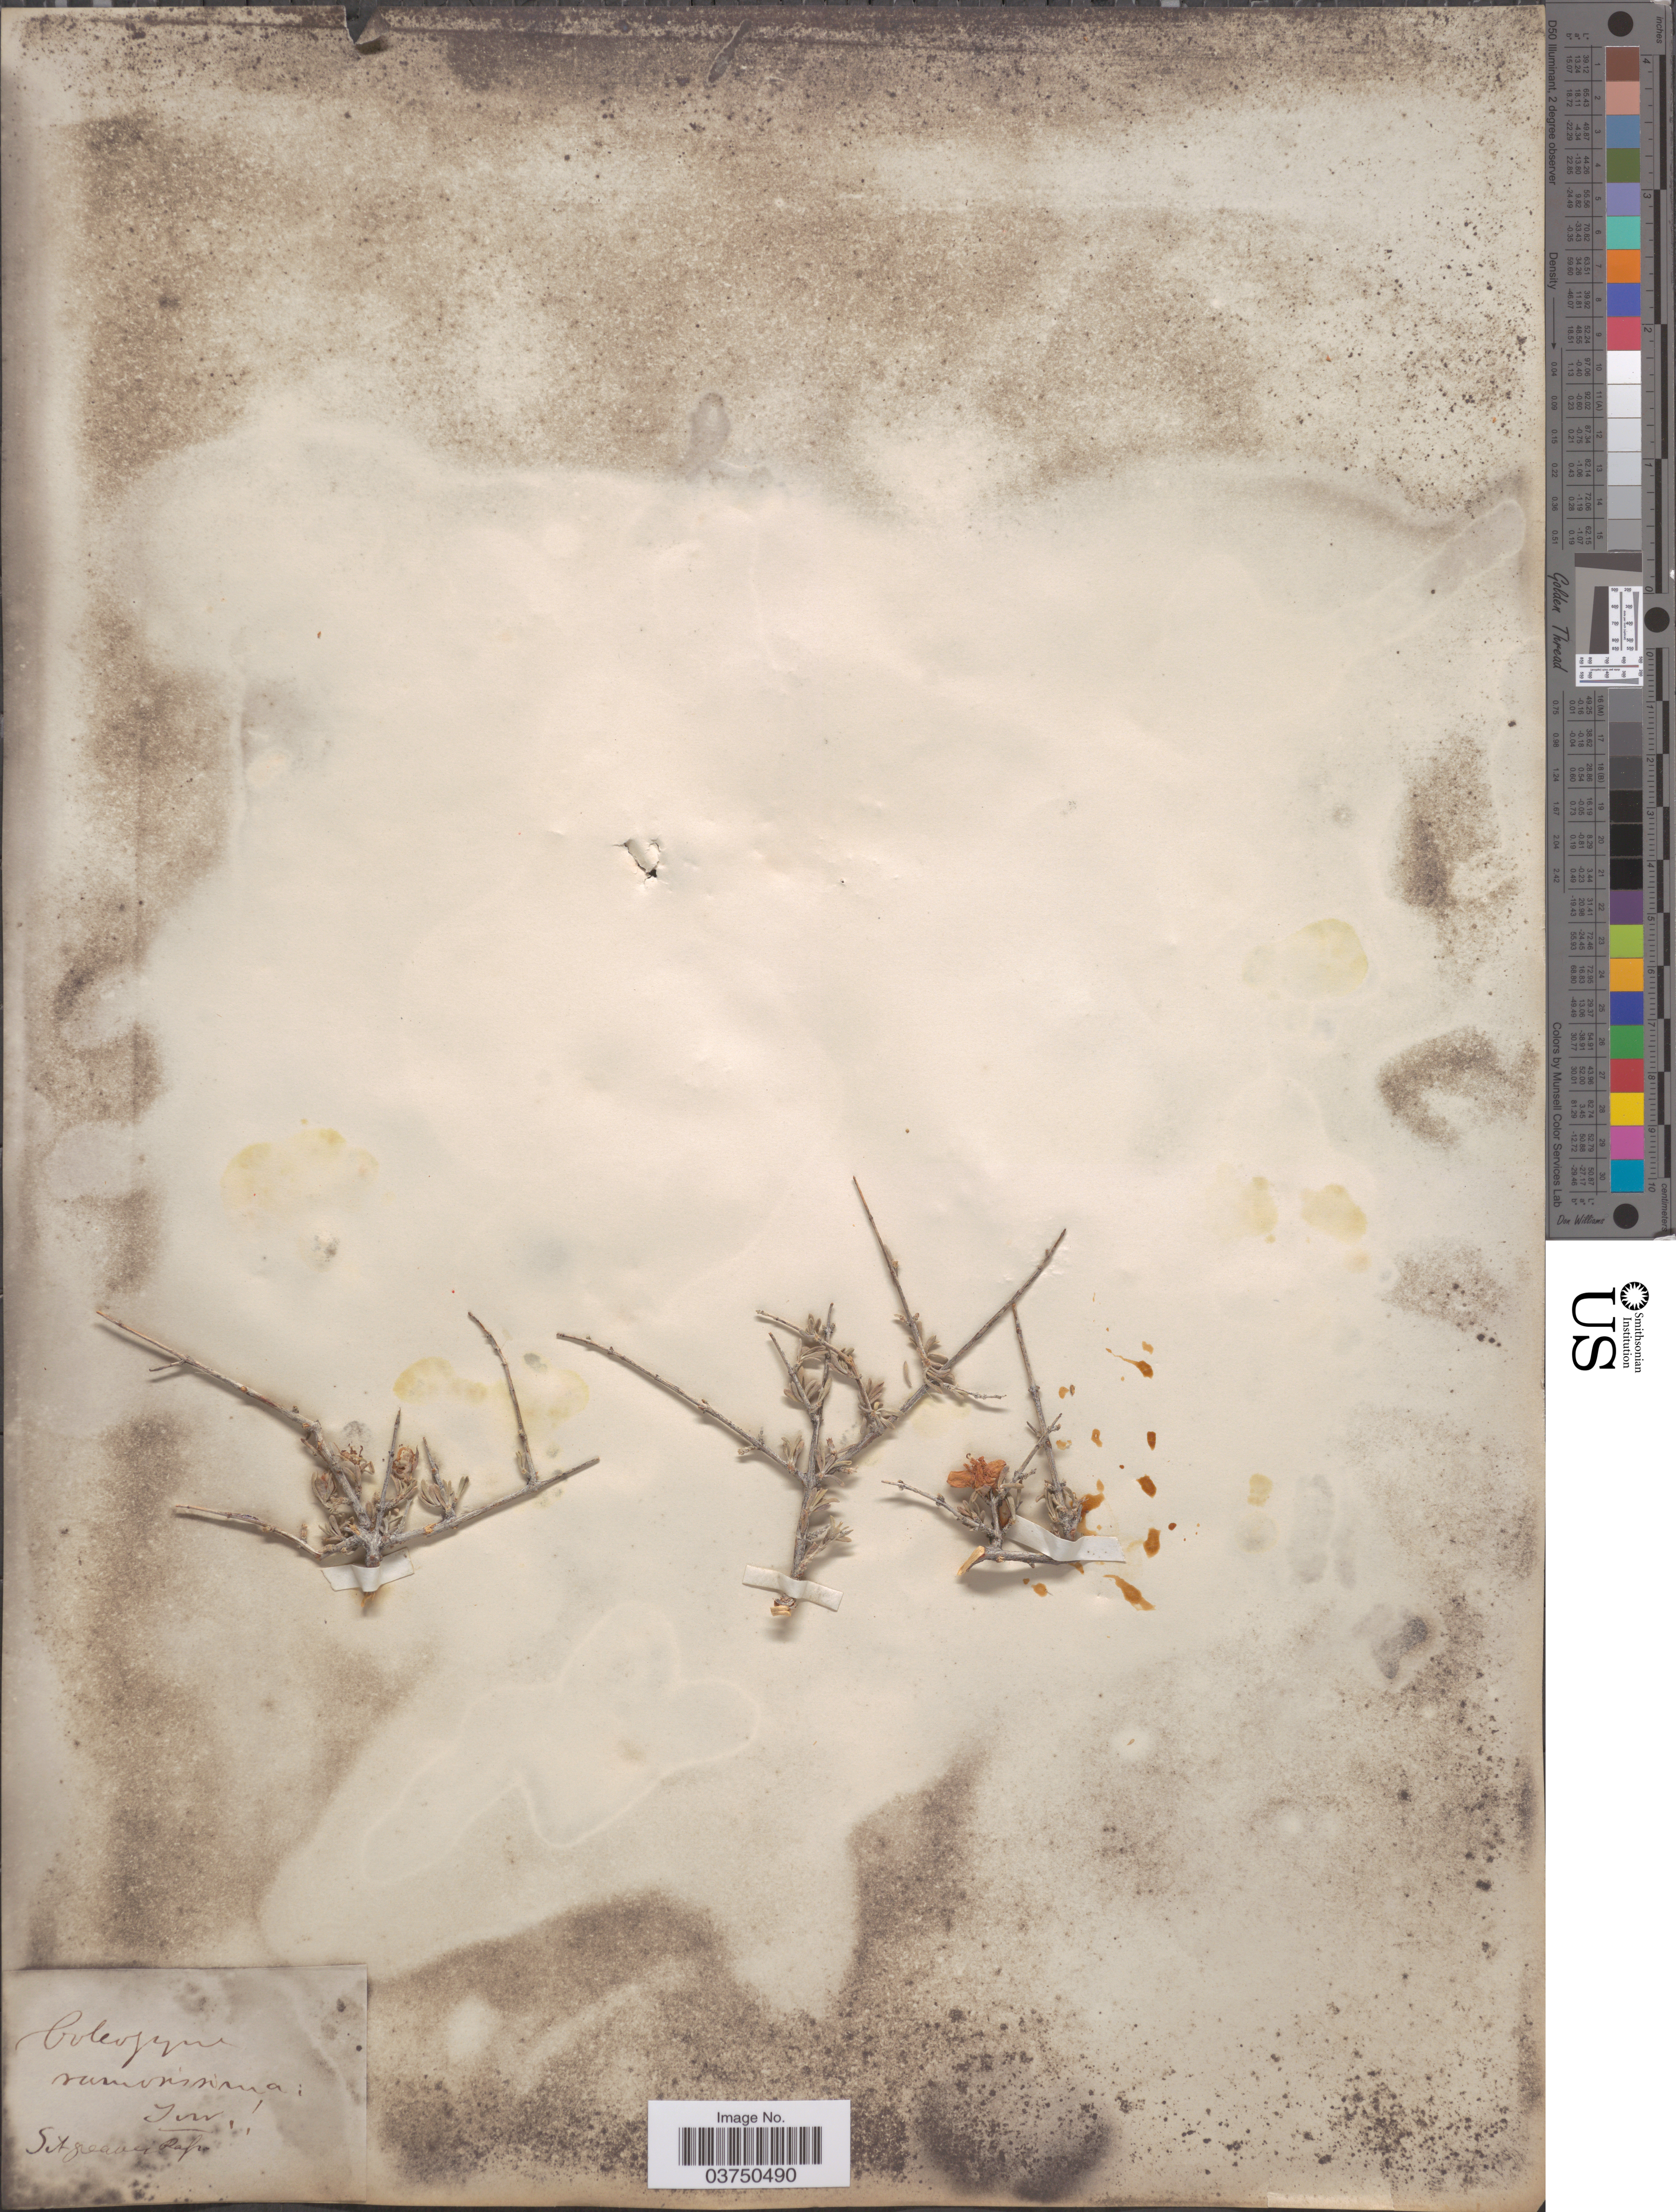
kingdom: Plantae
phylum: Tracheophyta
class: Magnoliopsida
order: Rosales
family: Rosaceae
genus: Coleogyne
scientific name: Coleogyne ramosissima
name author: Torr.